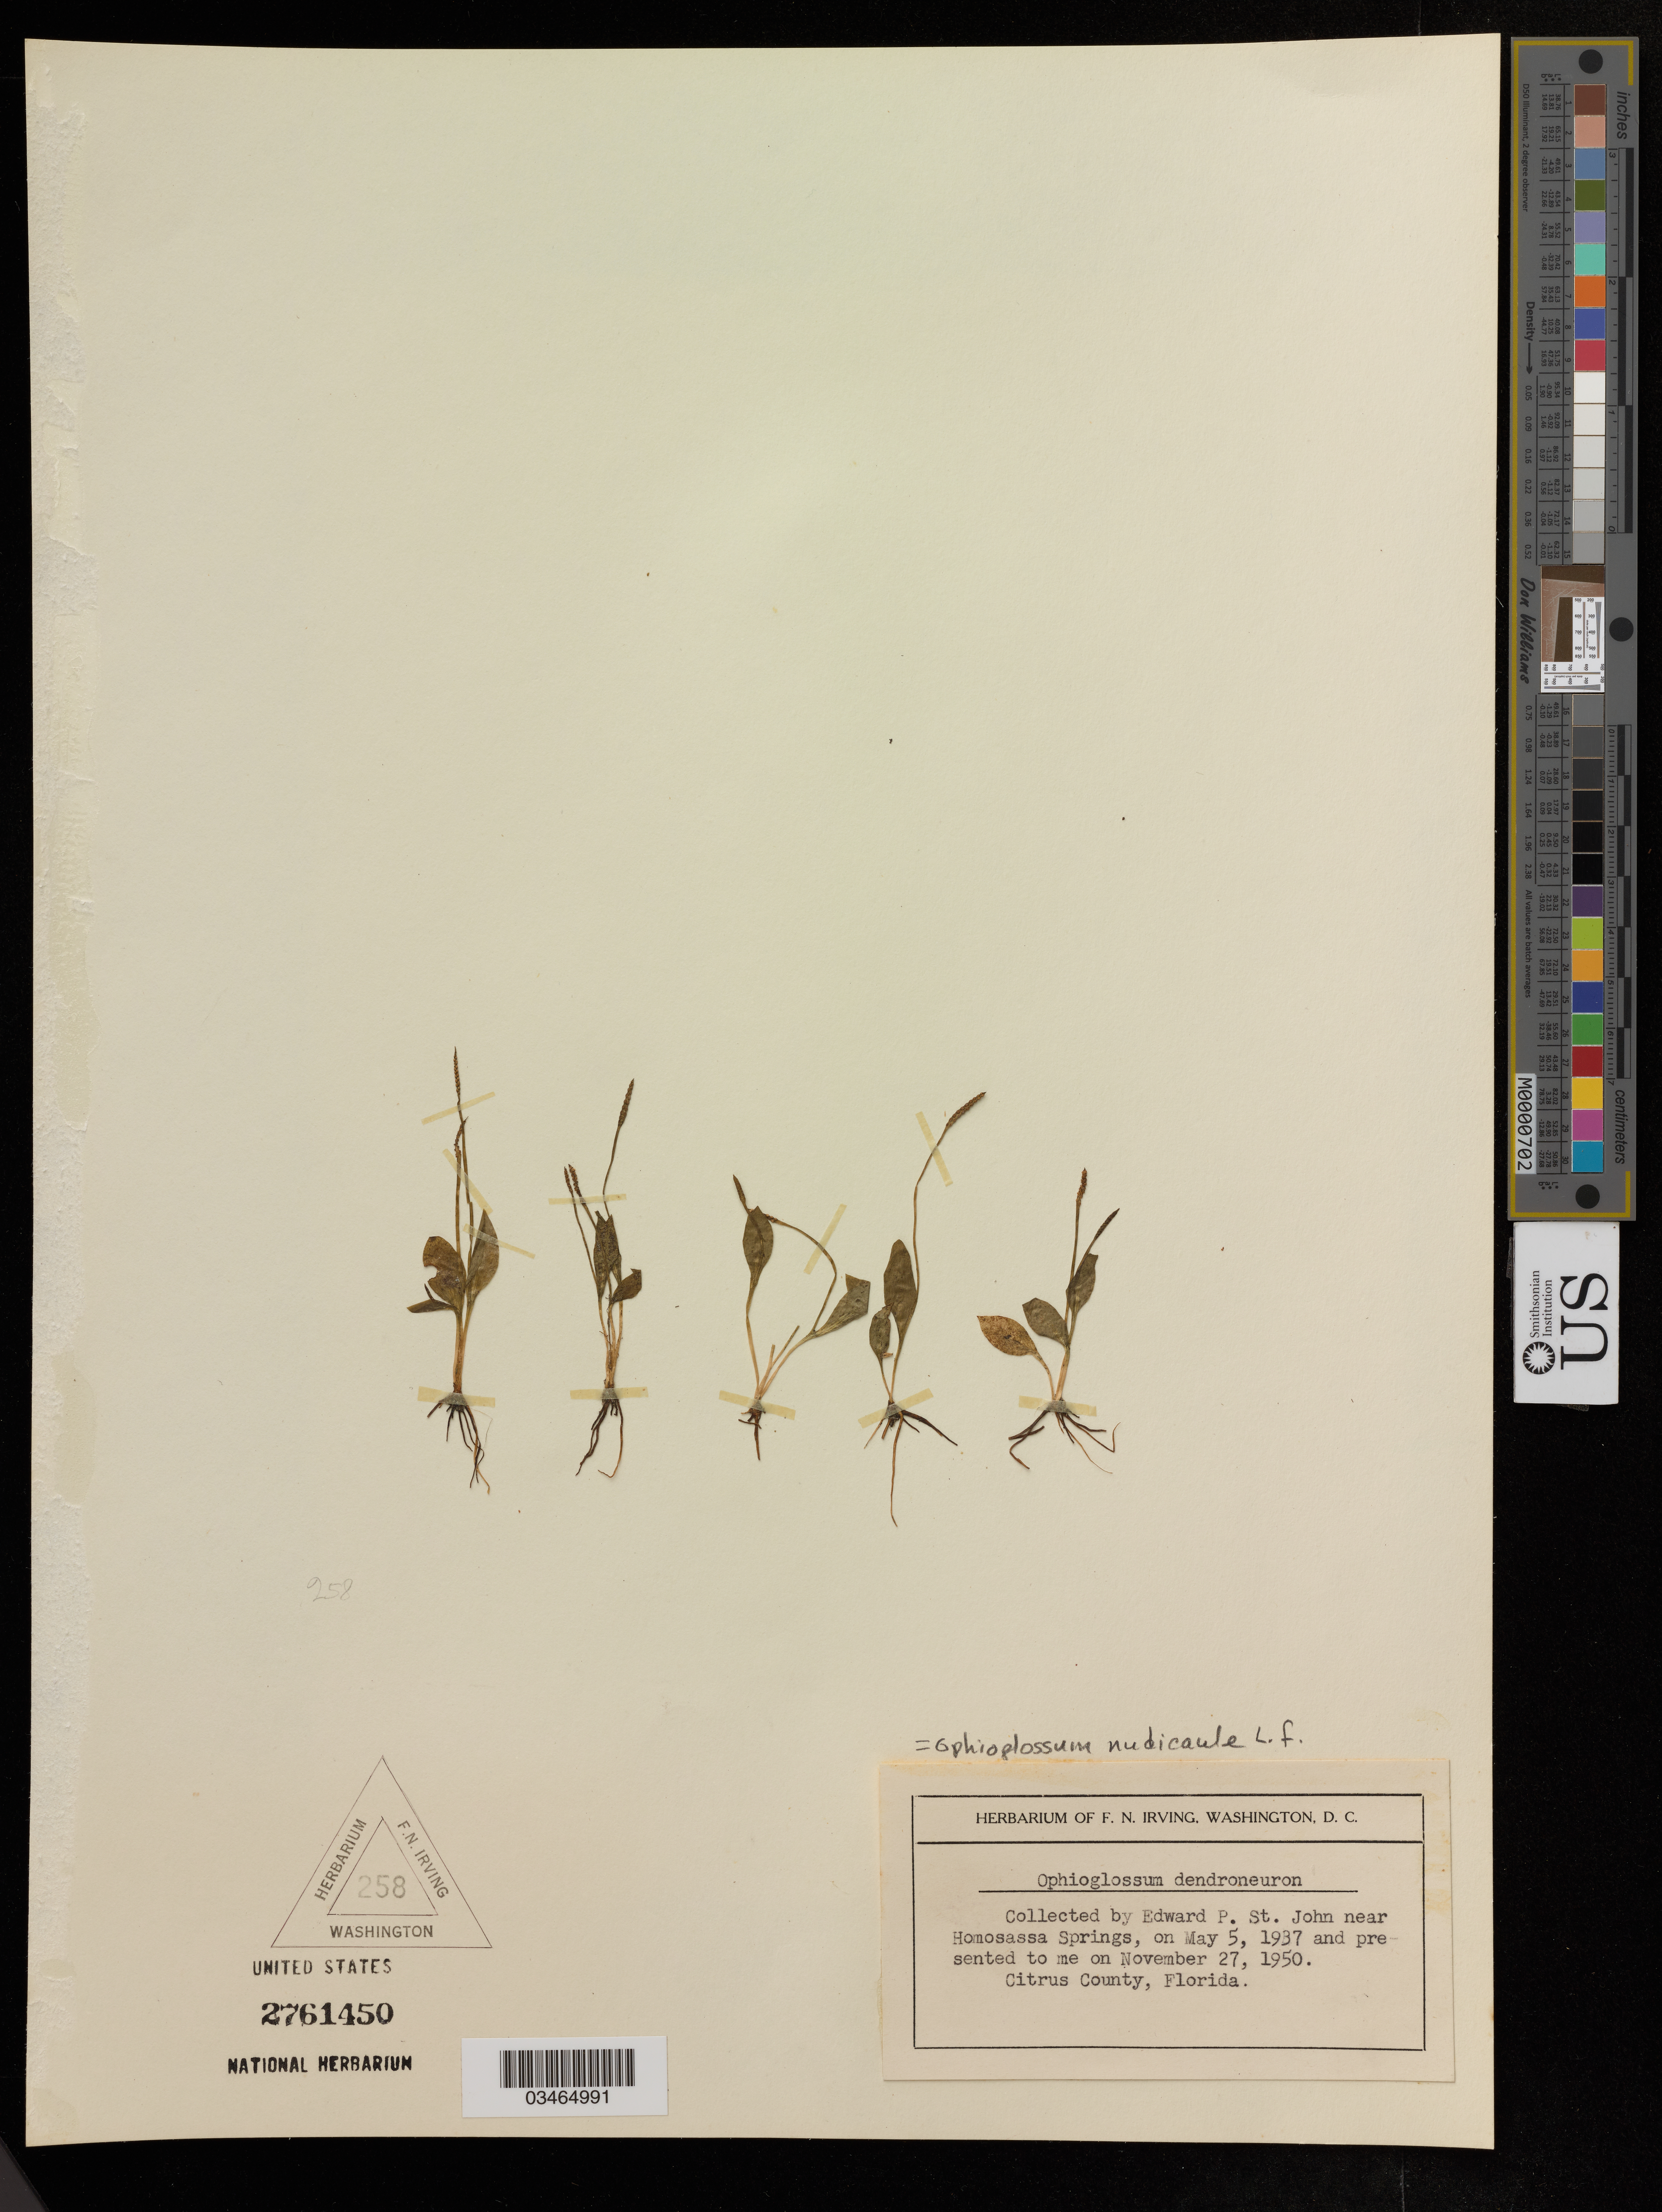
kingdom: Plantae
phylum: Tracheophyta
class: Polypodiopsida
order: Ophioglossales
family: Ophioglossaceae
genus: Ophioglossum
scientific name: Ophioglossum nudicaule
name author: L. f.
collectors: E. P. St. John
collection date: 1937-05-05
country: United States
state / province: Florida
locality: Near Homosassa Springs, Citrus County.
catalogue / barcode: US 2761450